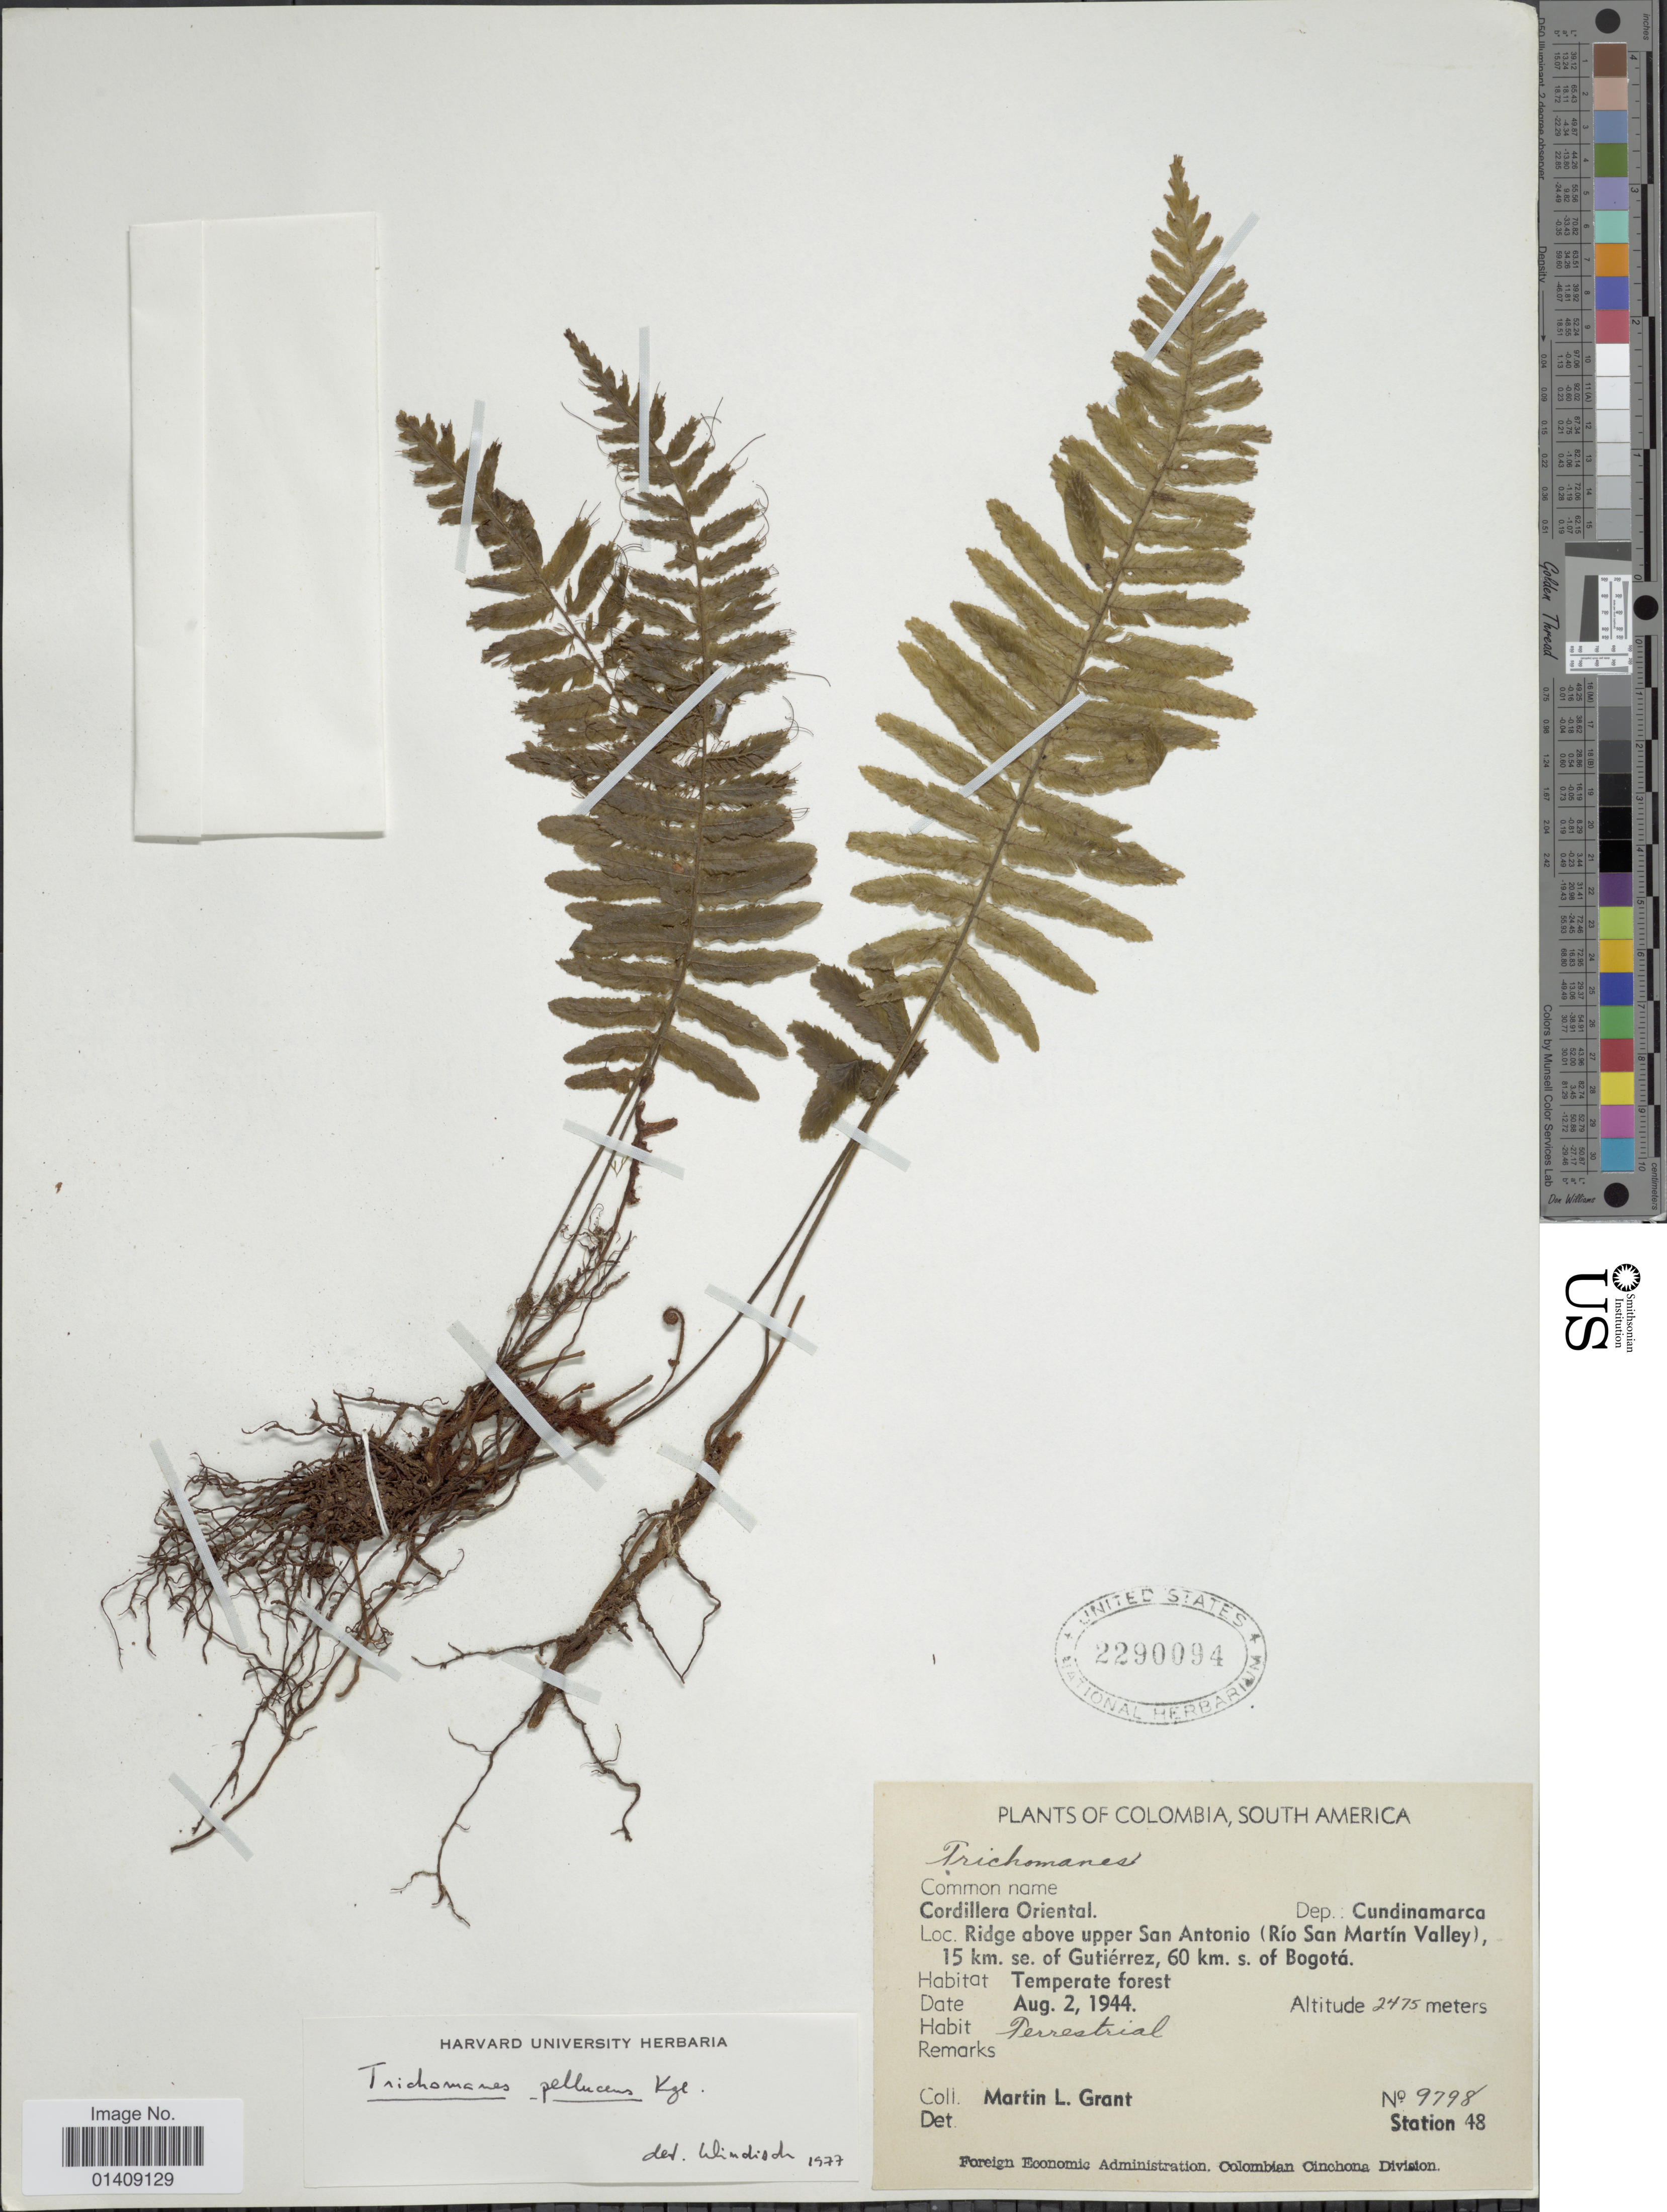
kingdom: Plantae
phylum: Tracheophyta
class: Polypodiopsida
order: Hymenophyllales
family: Hymenophyllaceae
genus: Trichomanes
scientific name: Trichomanes pellucens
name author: Kunze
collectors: M. L. Grant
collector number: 9798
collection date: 1944-08-02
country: Colombia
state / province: Cundinamarca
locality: Cordillera Oriental dep: Cundinamarca. ridge obove upper San Antonio Rio San Martin valley 15 km se. of Gutierrez 60 km s. of Bogota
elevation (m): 2475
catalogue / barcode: US 2290094